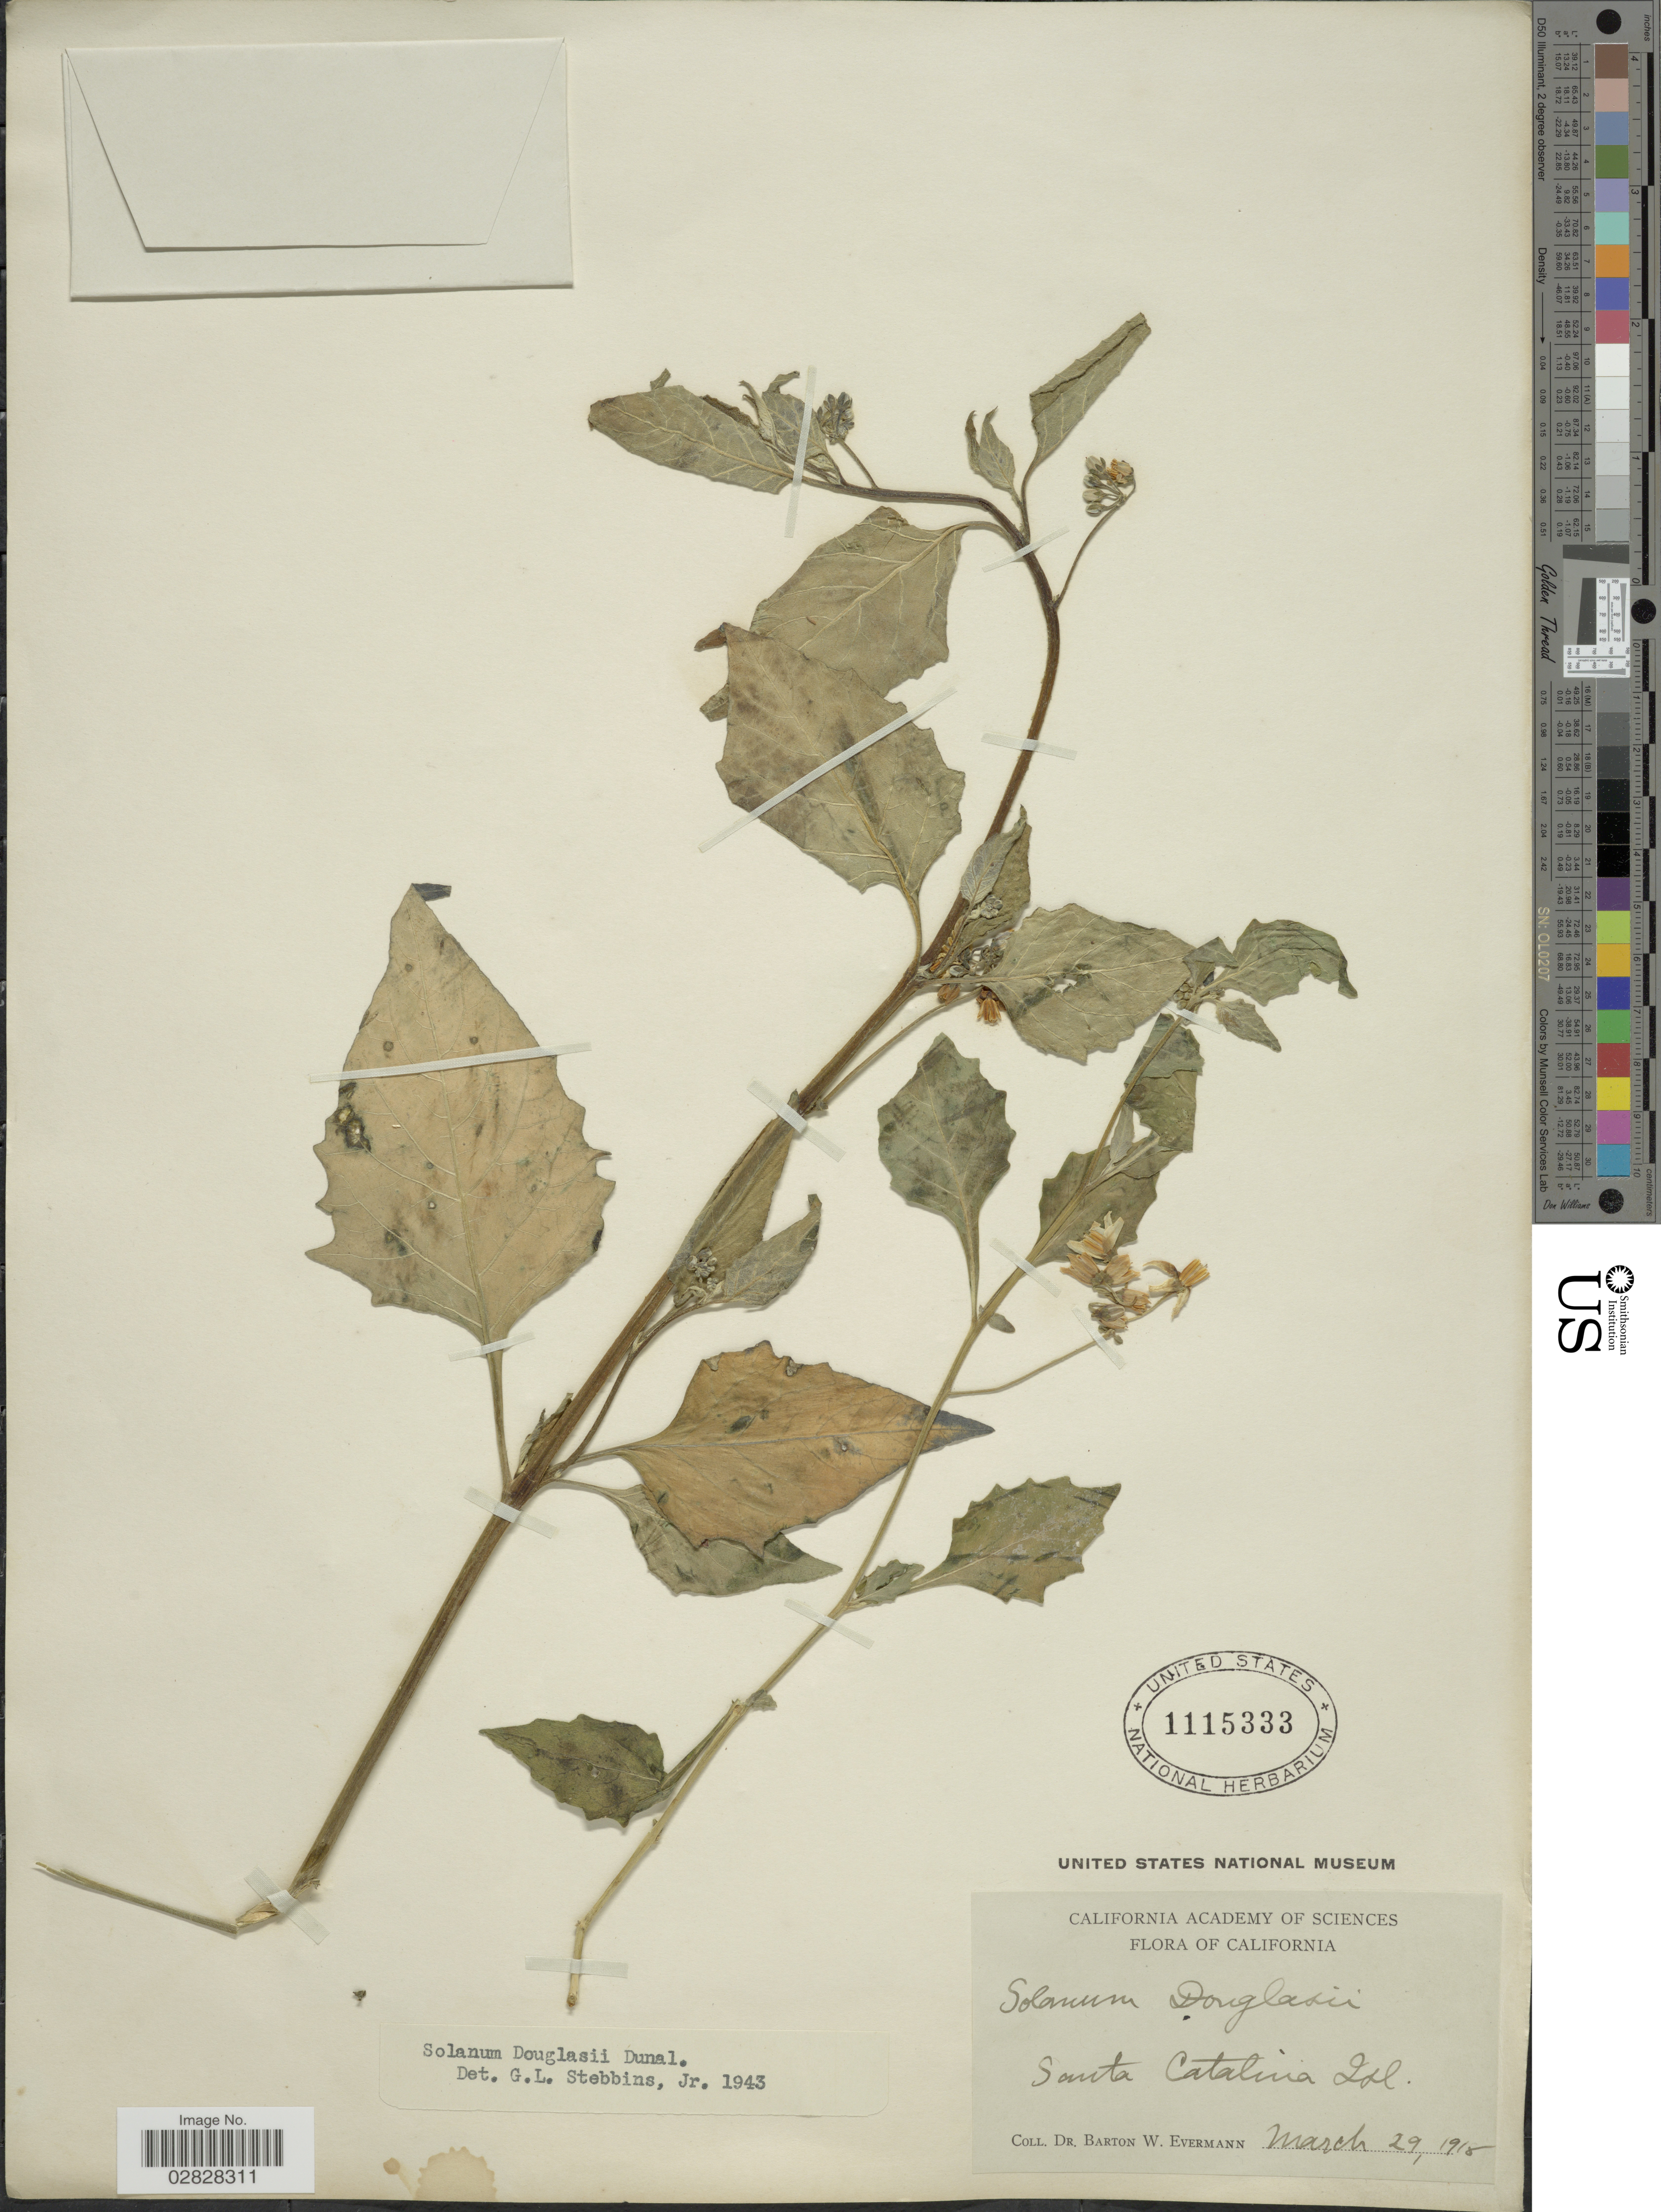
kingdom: Plantae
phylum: Tracheophyta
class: Magnoliopsida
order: Solanales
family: Solanaceae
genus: Solanum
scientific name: Solanum douglasii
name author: Dunal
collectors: B. W. Evermann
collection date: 1918-03-29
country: United States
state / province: California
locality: Santa Catalina Isl.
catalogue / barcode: US 1115333